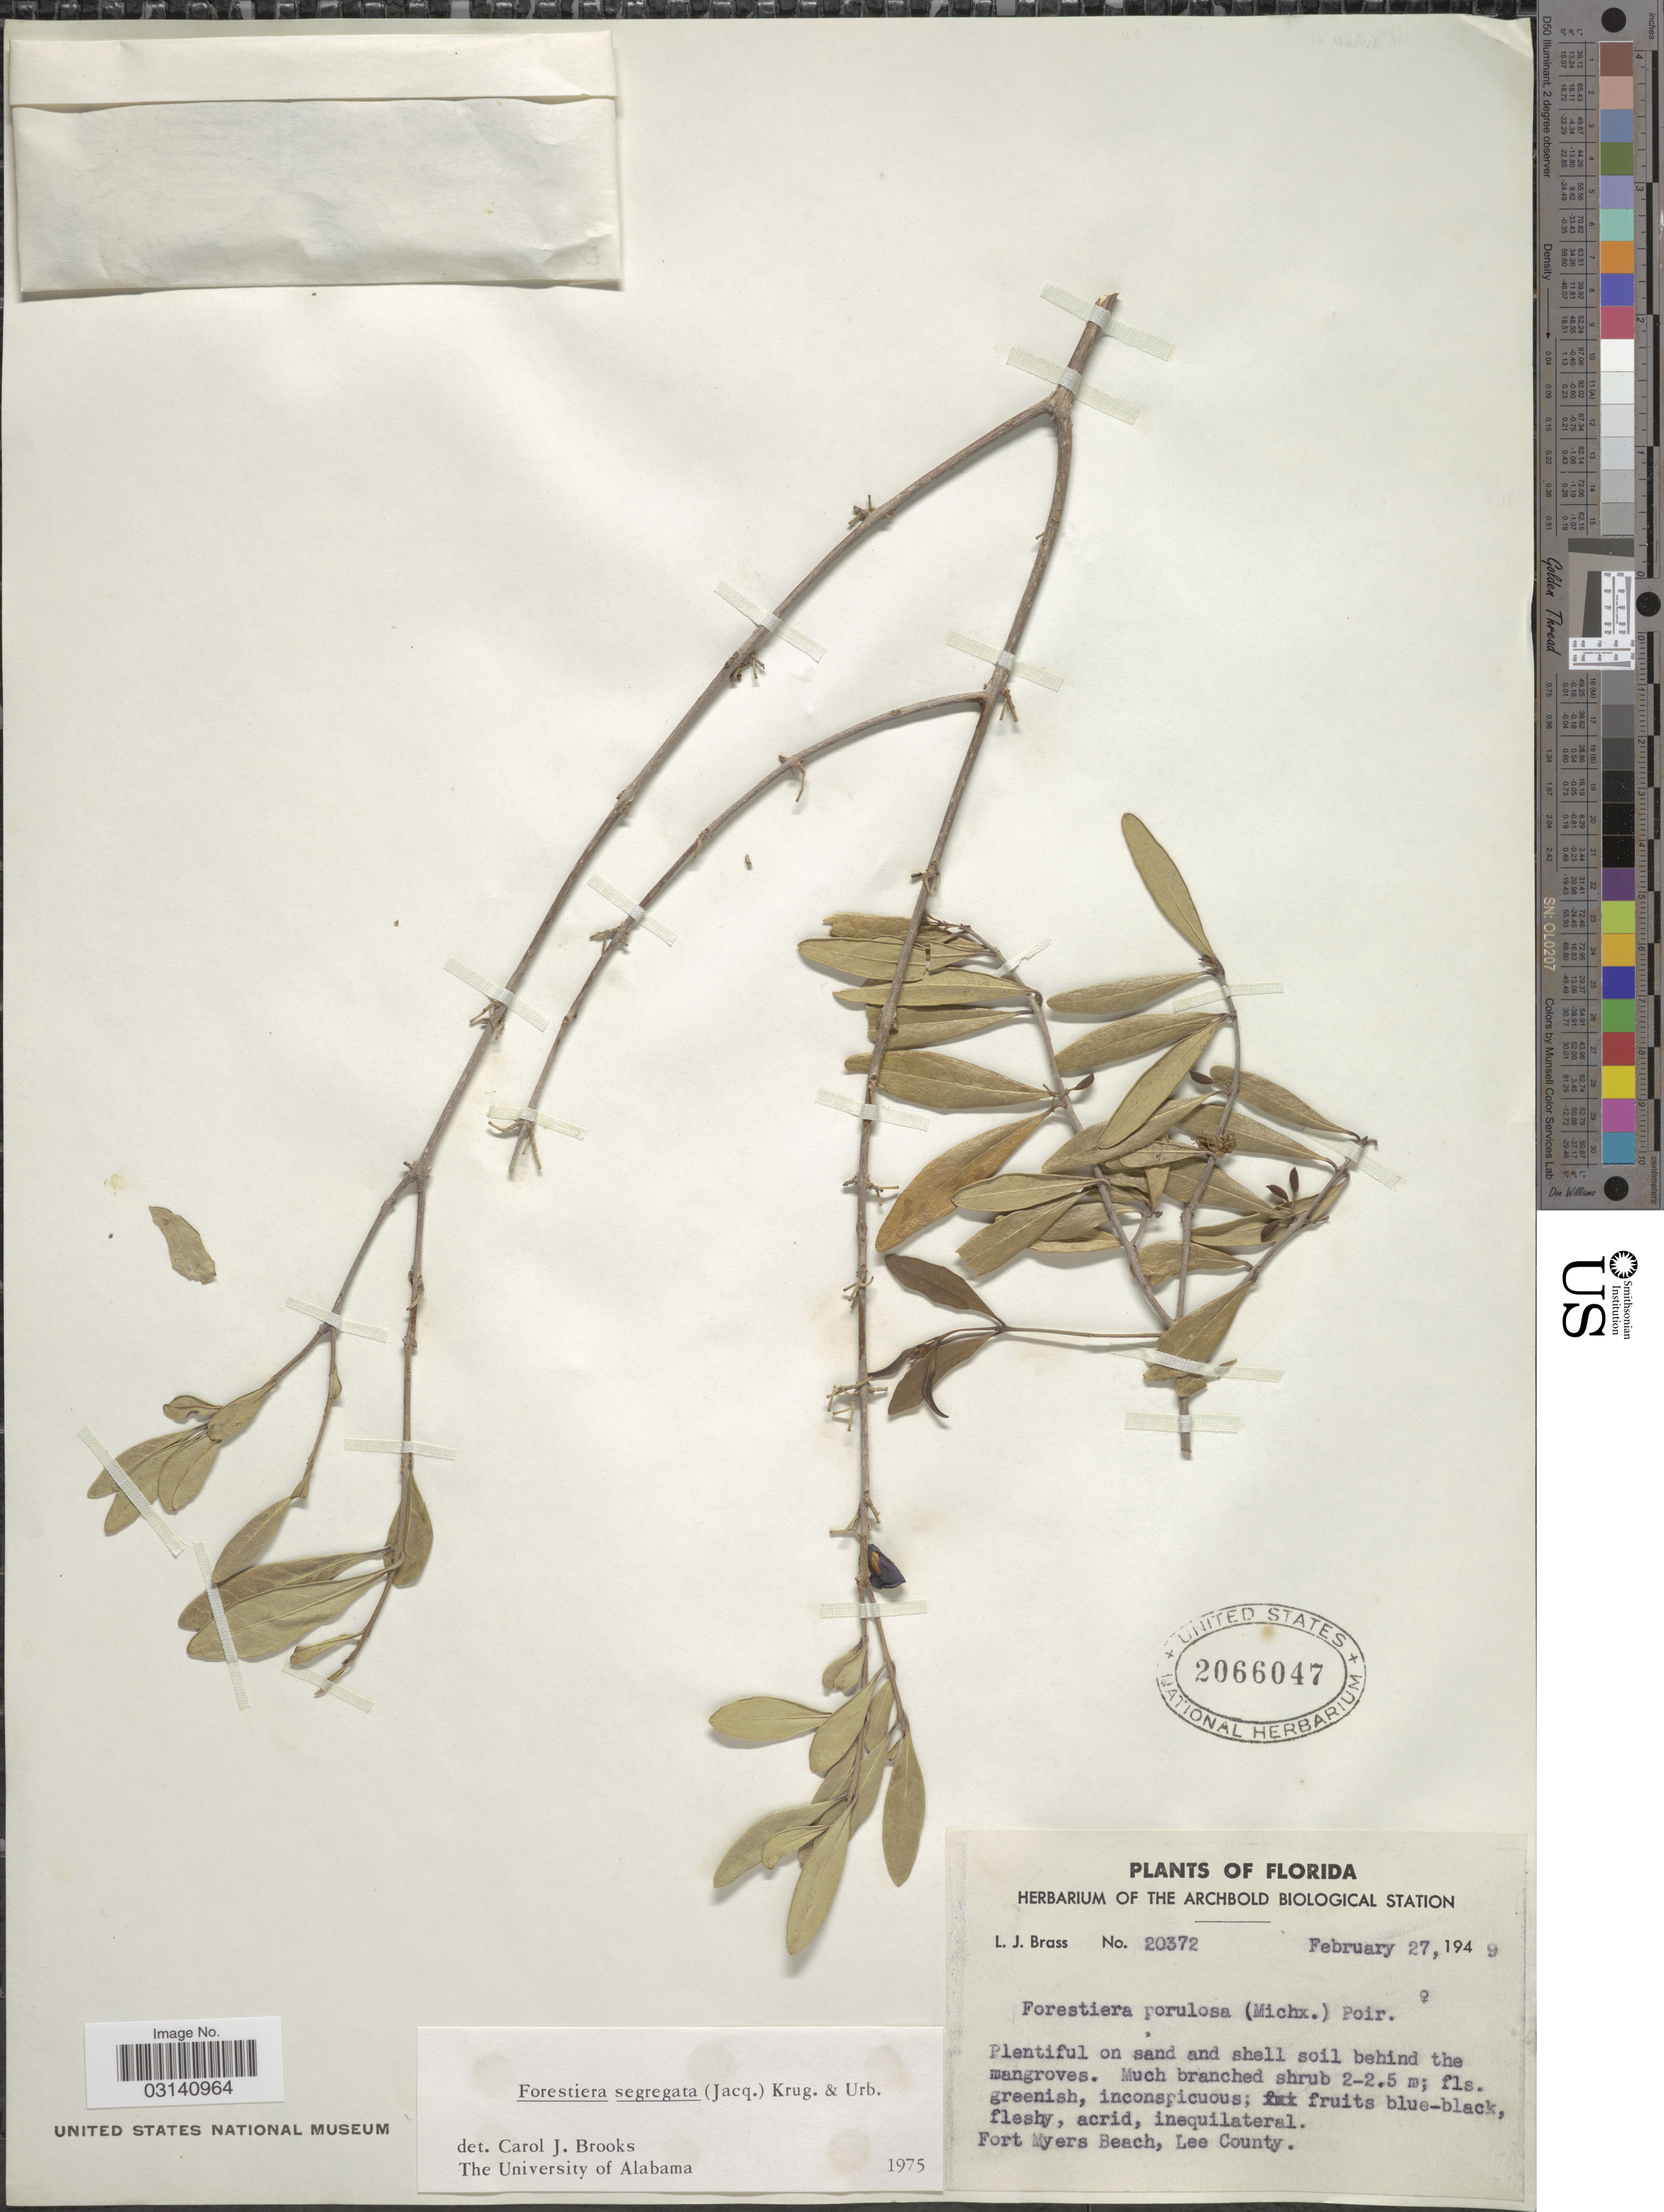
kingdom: Plantae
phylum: Tracheophyta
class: Magnoliopsida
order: Lamiales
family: Oleaceae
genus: Forestiera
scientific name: Forestiera segregata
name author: (Jacq.) Krug & Urb.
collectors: L. J. Brass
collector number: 20372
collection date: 1949-02-27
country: United States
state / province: Florida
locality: Fort Myers Beach, Lee County.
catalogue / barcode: US 2066047